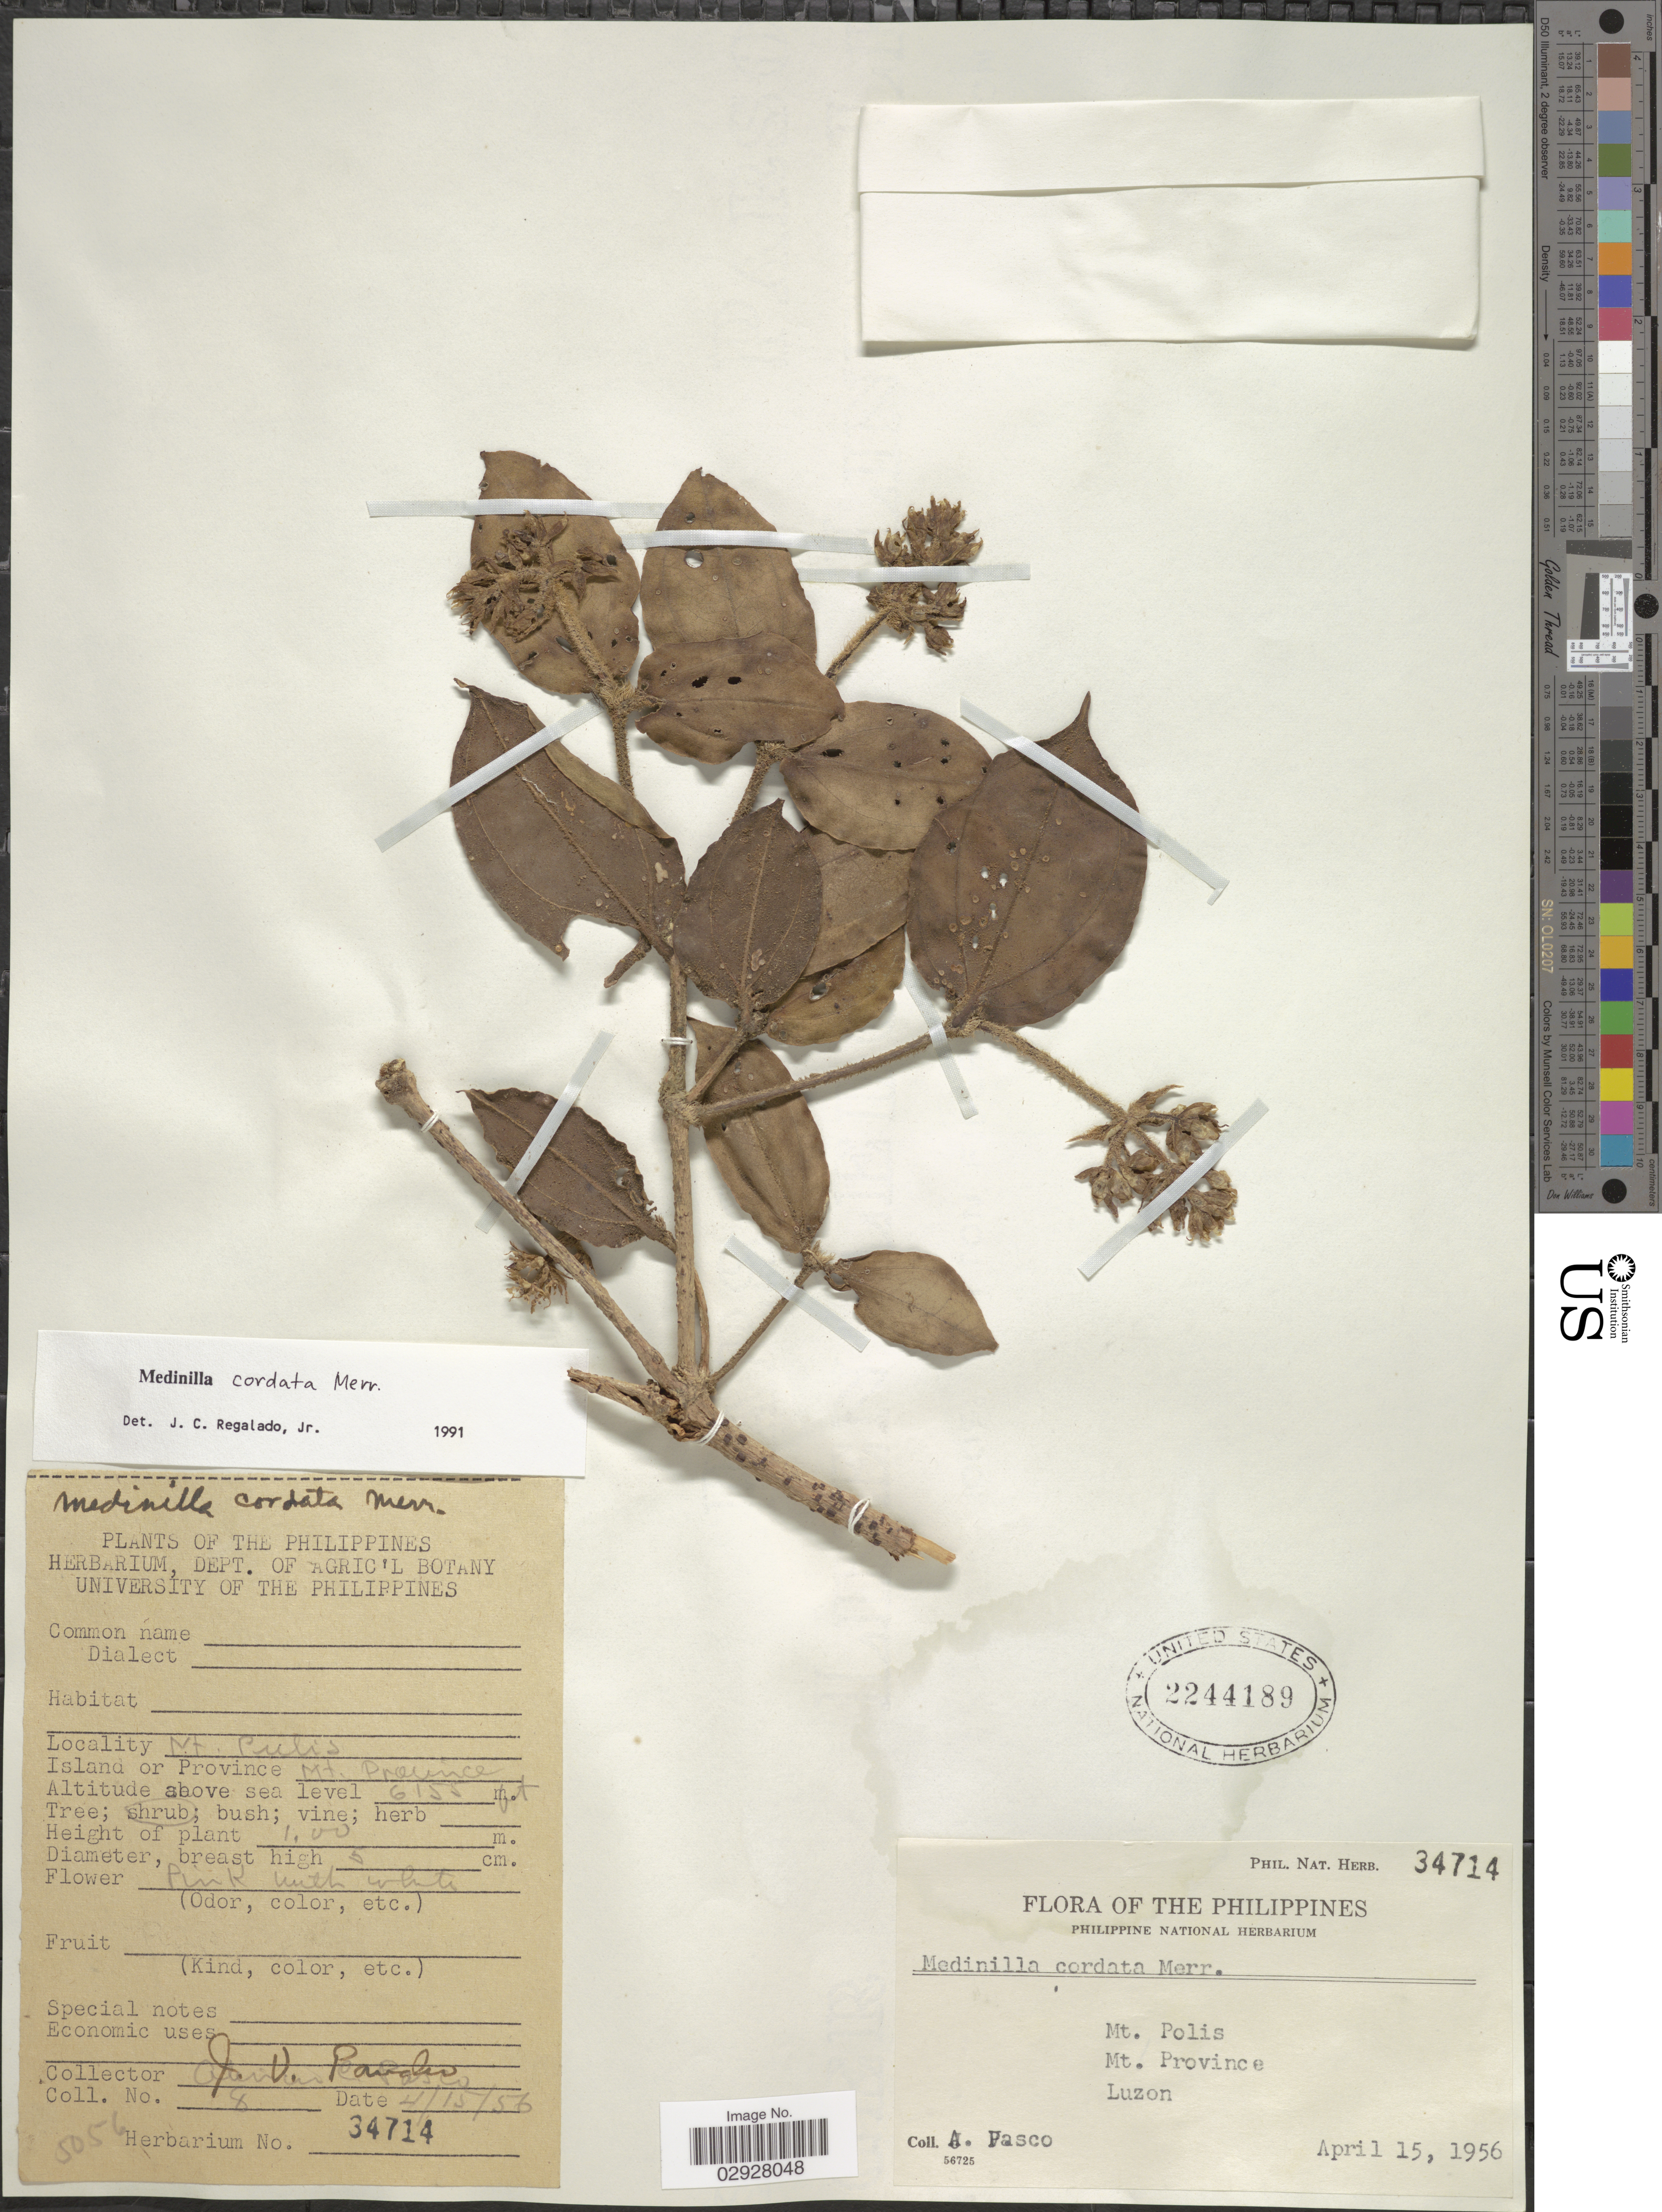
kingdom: Plantae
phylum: Tracheophyta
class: Magnoliopsida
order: Myrtales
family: Melastomataceae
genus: Medinilla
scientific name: Medinilla cordata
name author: Merr.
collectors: A. Vasco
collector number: Phil.Nat.Herb. 34714/8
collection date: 1956-04-15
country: Philippines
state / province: Cordillera (Administrative Region)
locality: Mt. Polis, Mt. Province, Luzon.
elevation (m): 1876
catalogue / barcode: US 2244189